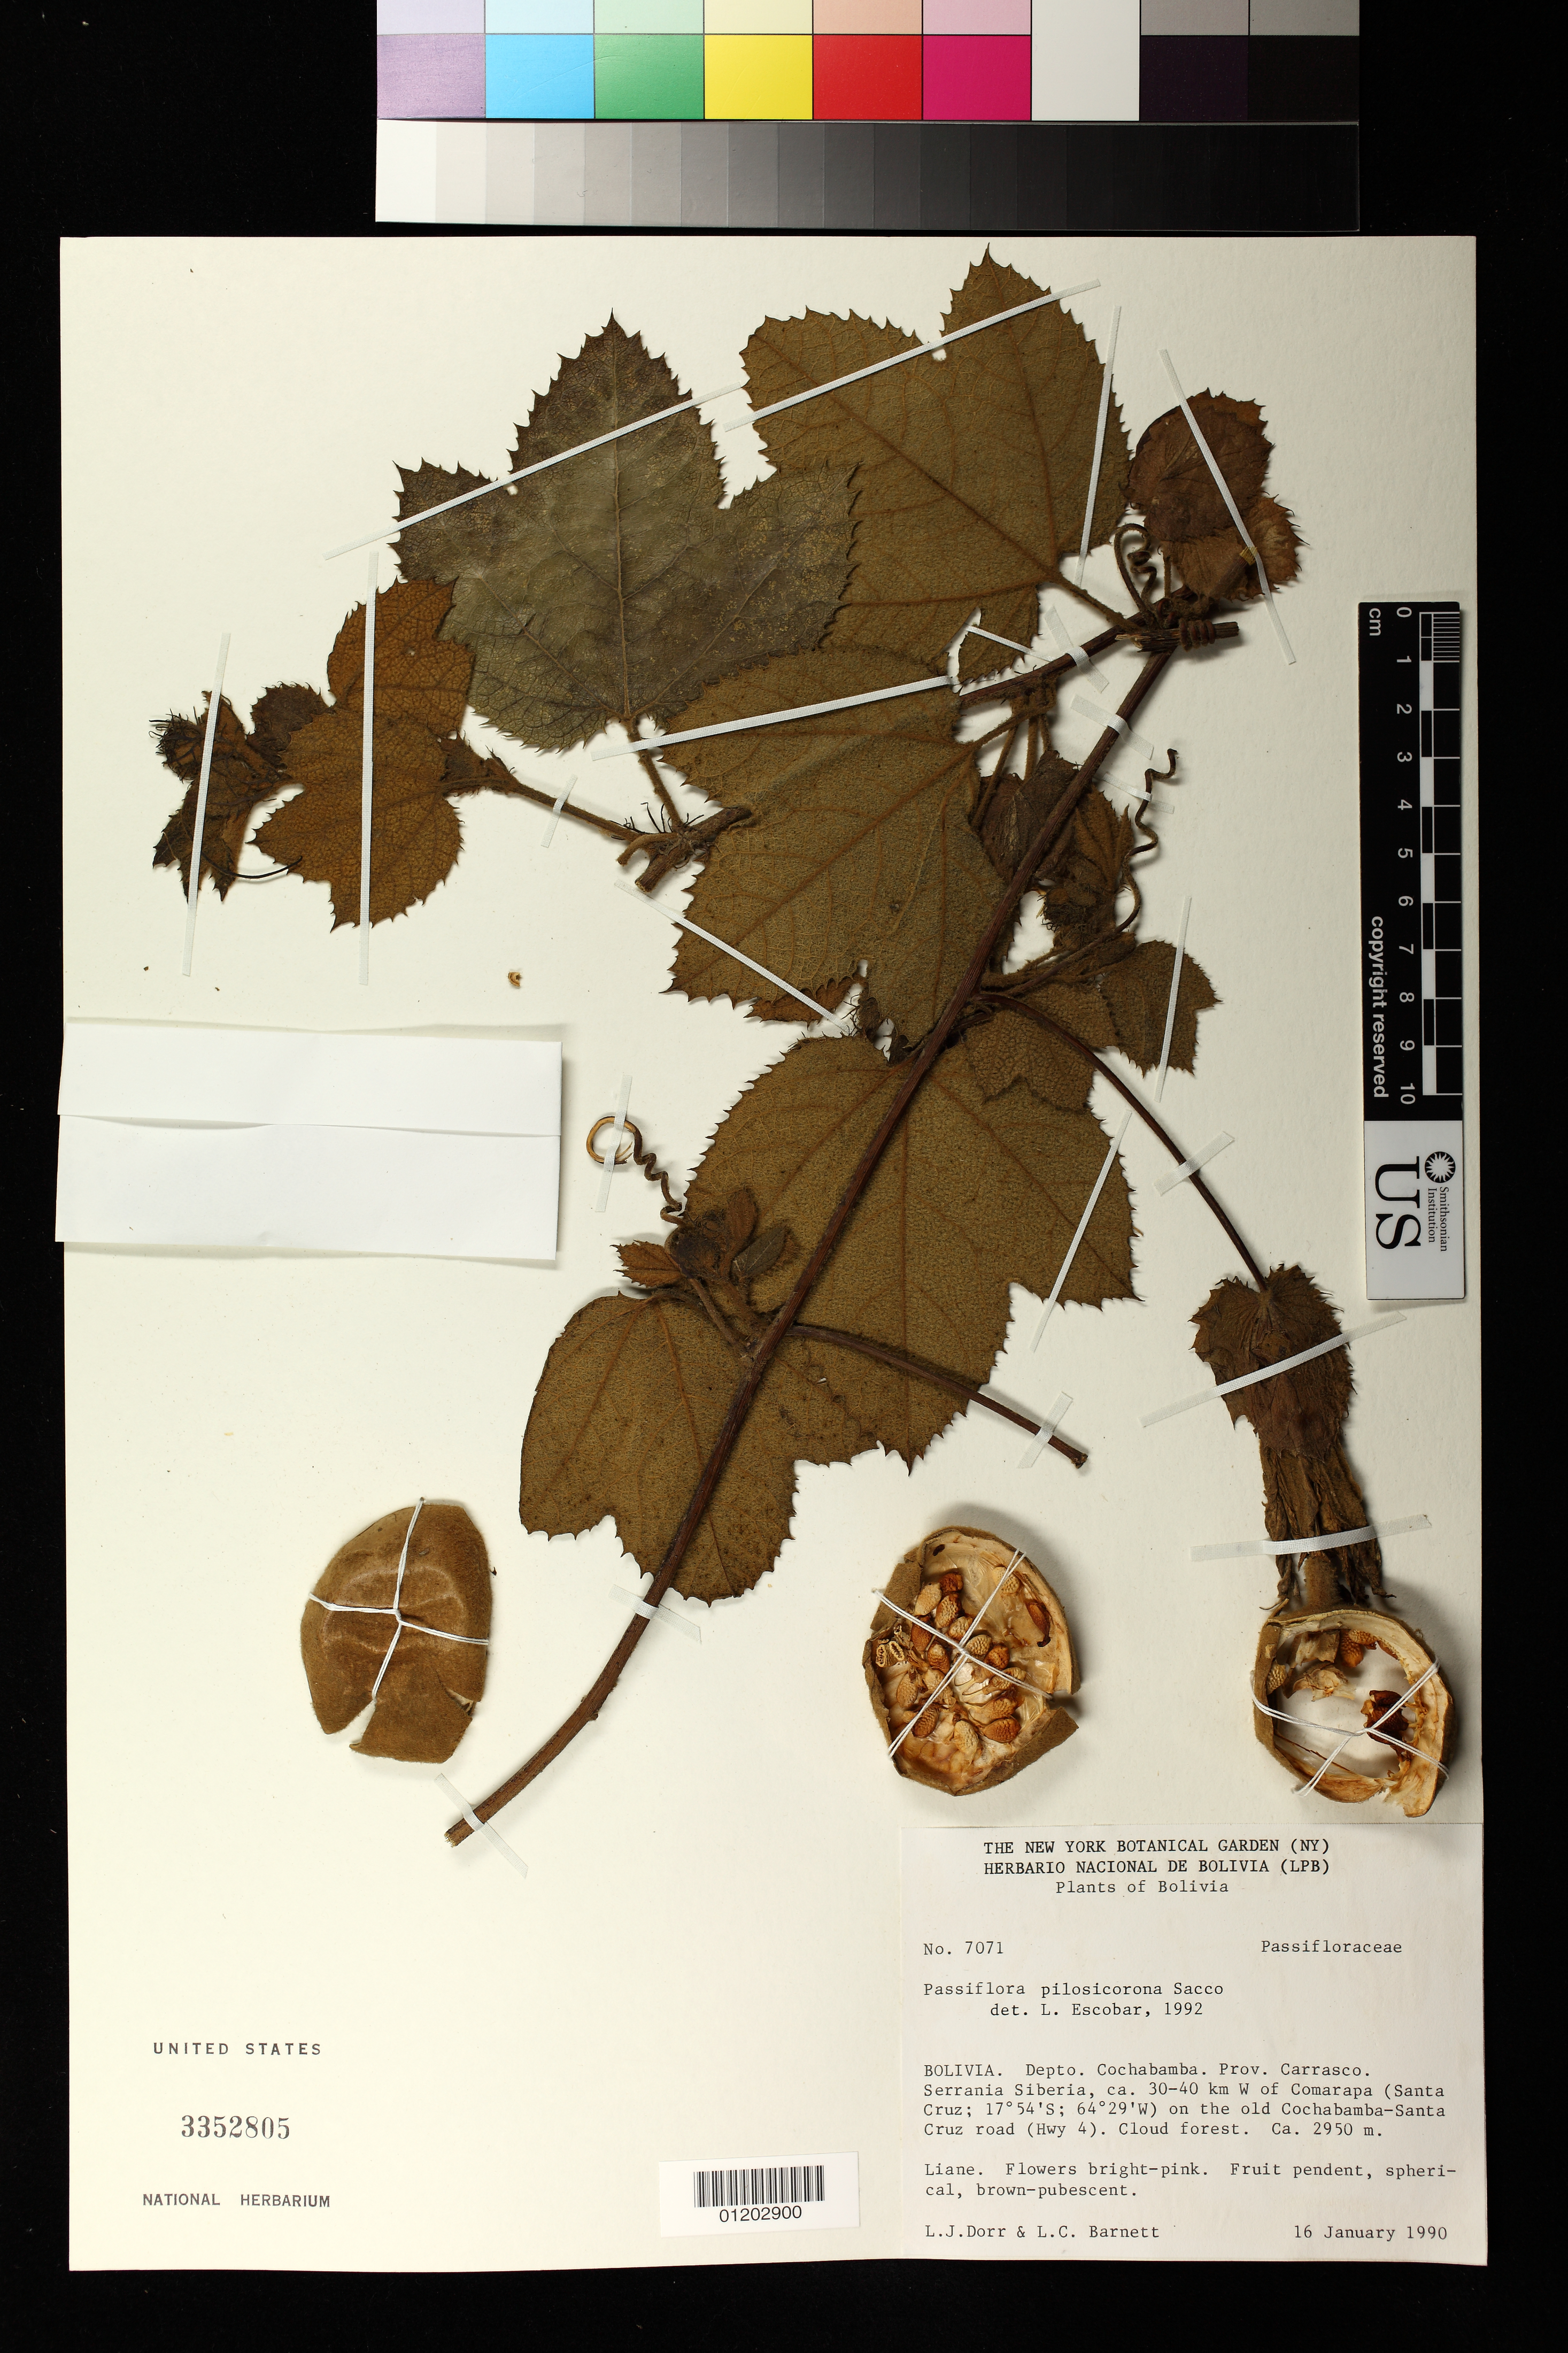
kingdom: Plantae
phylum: Tracheophyta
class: Magnoliopsida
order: Malpighiales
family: Passifloraceae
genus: Passiflora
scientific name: Passiflora pilosicorona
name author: Sacco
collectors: L. J. Dorr & L. C. Barnett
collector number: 7071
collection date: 1990-01-16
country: Bolivia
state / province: Cochabamba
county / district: Carrasco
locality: Serrania Siberia, ca. 30-40 km W of Comarapa (Santa Cruz); on the old Cochabamba-Santa Cruz road (Hwy 4). Cloud forest.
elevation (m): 2950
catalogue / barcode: US 3352805